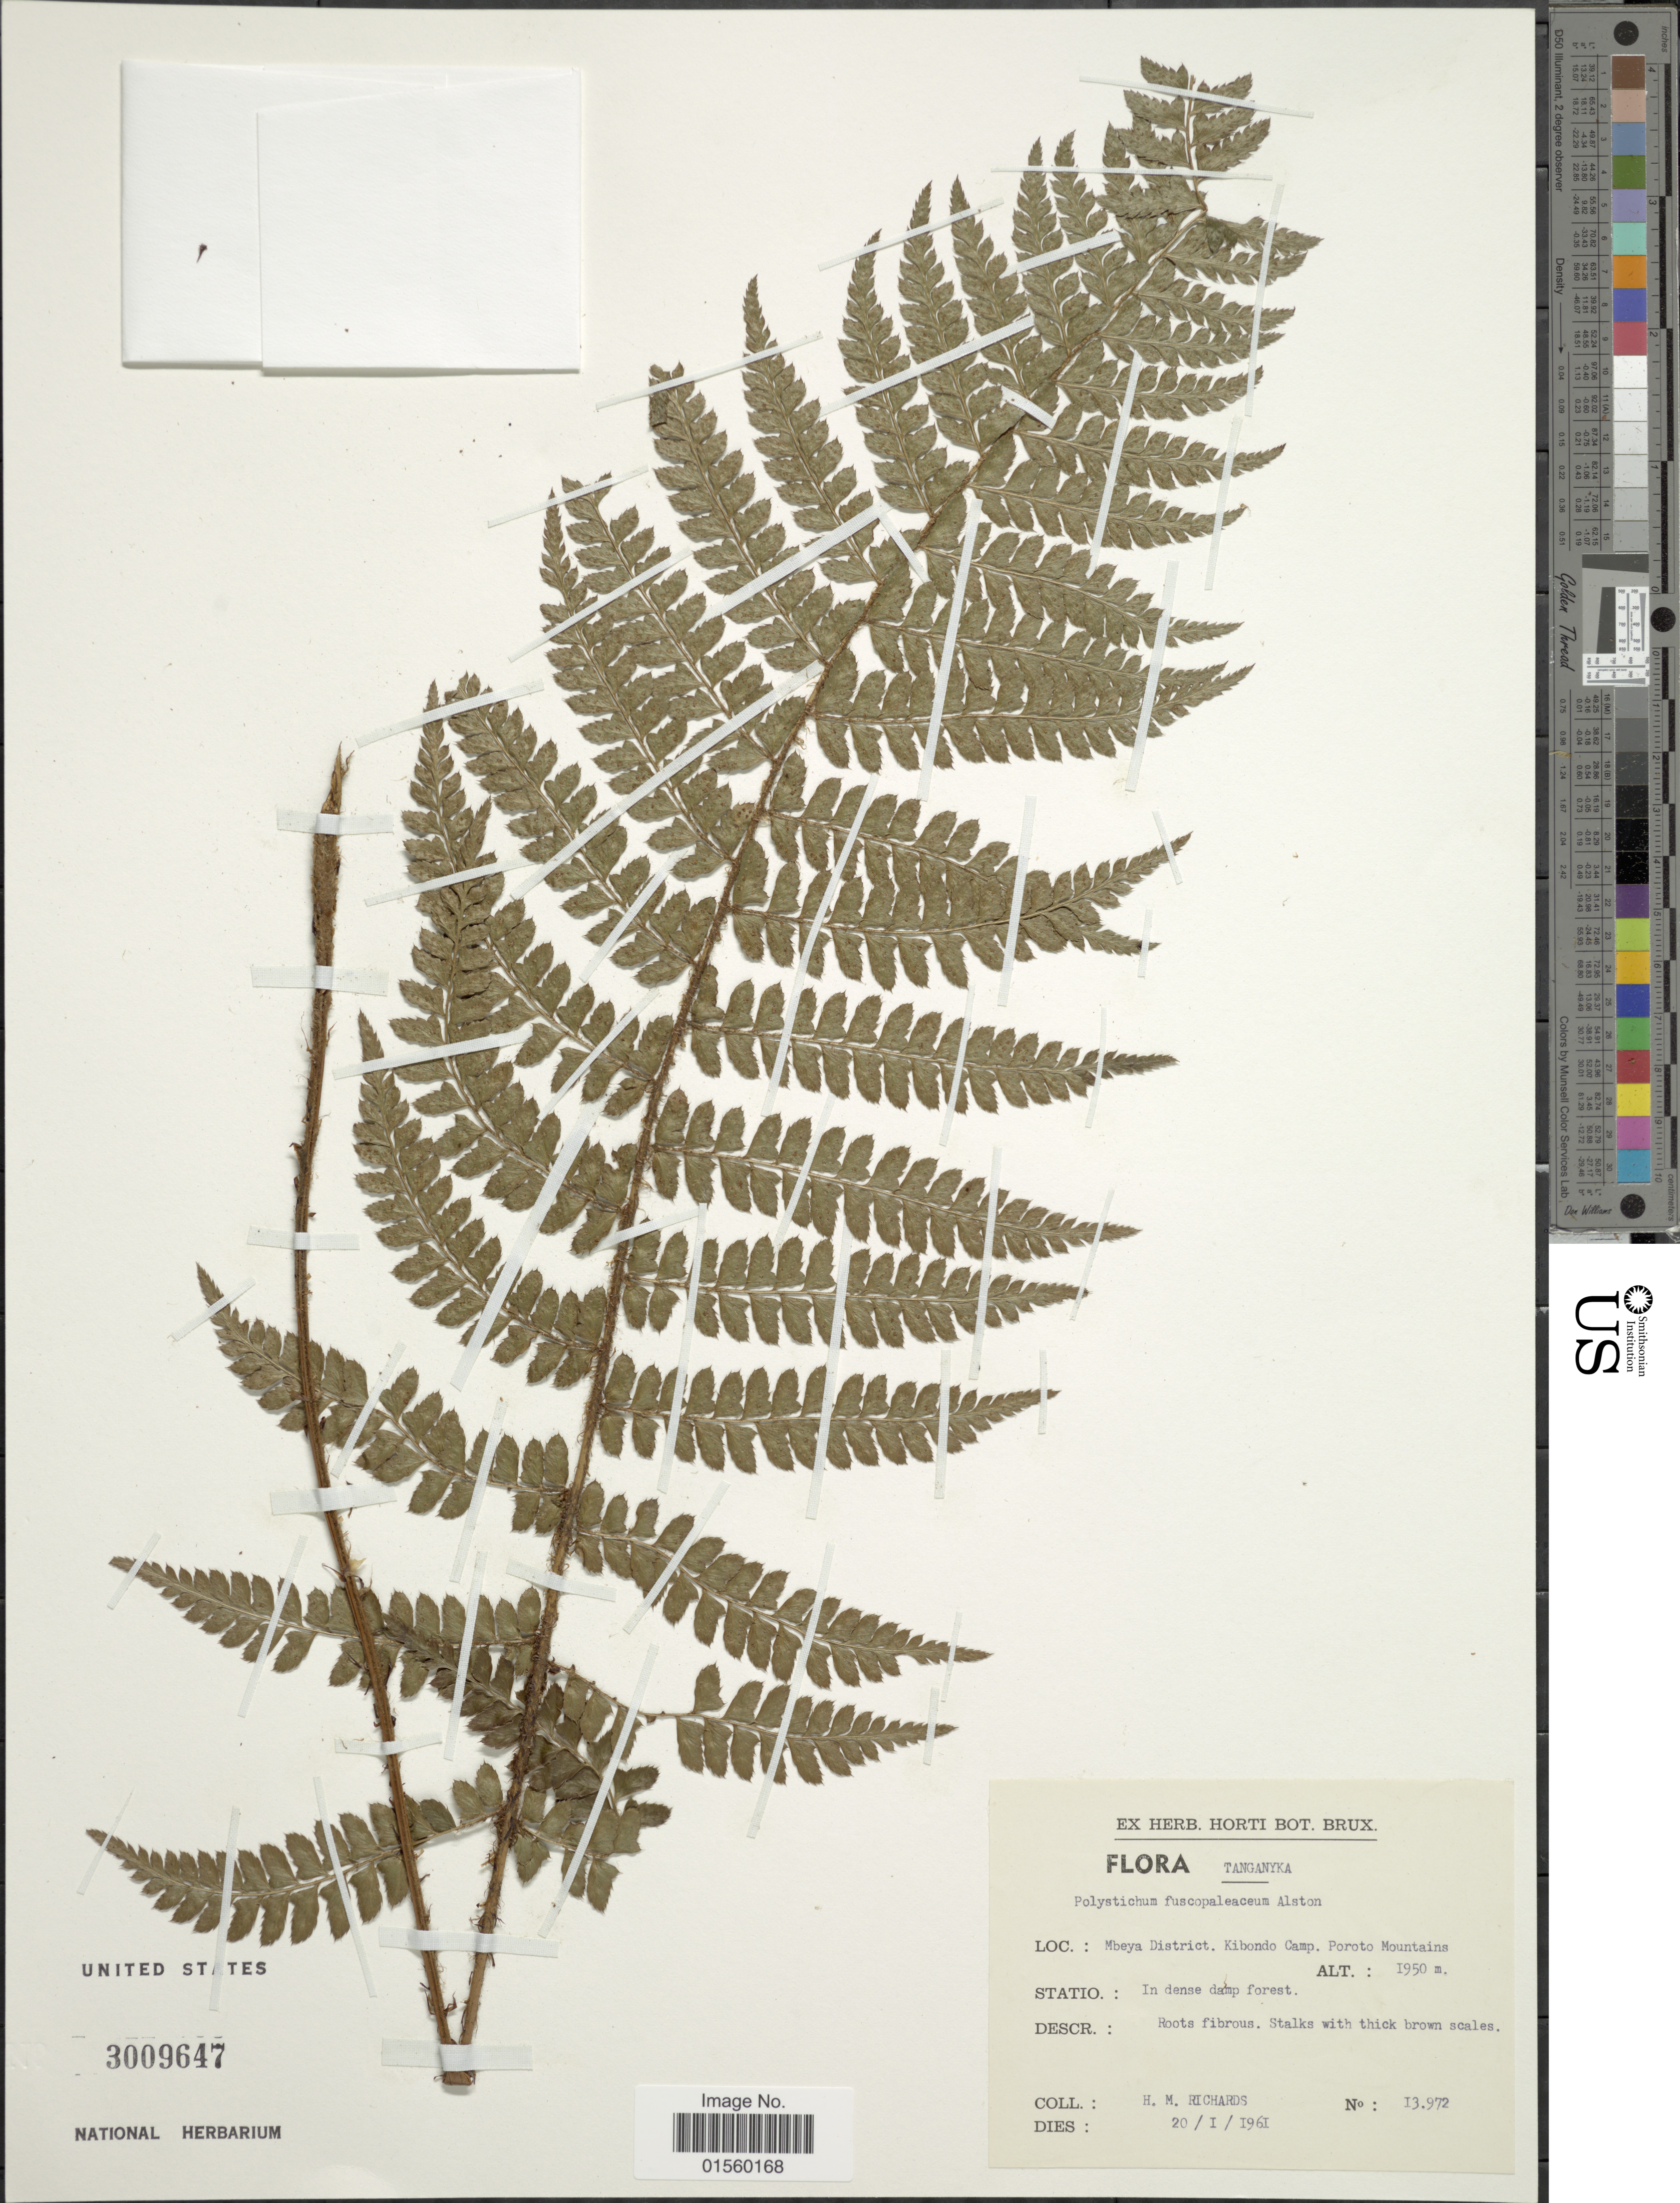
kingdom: Plantae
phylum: Tracheophyta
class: Polypodiopsida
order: Polypodiales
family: Dryopteridaceae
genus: Polystichum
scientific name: Polystichum fuscopaleaceum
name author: Alston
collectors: H. Richards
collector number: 13972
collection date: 1961-01-20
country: Tanzania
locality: Tanganyika, Mbeya District. Kibondo Camp. Poroto Mountains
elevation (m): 1950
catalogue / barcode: US 3009647